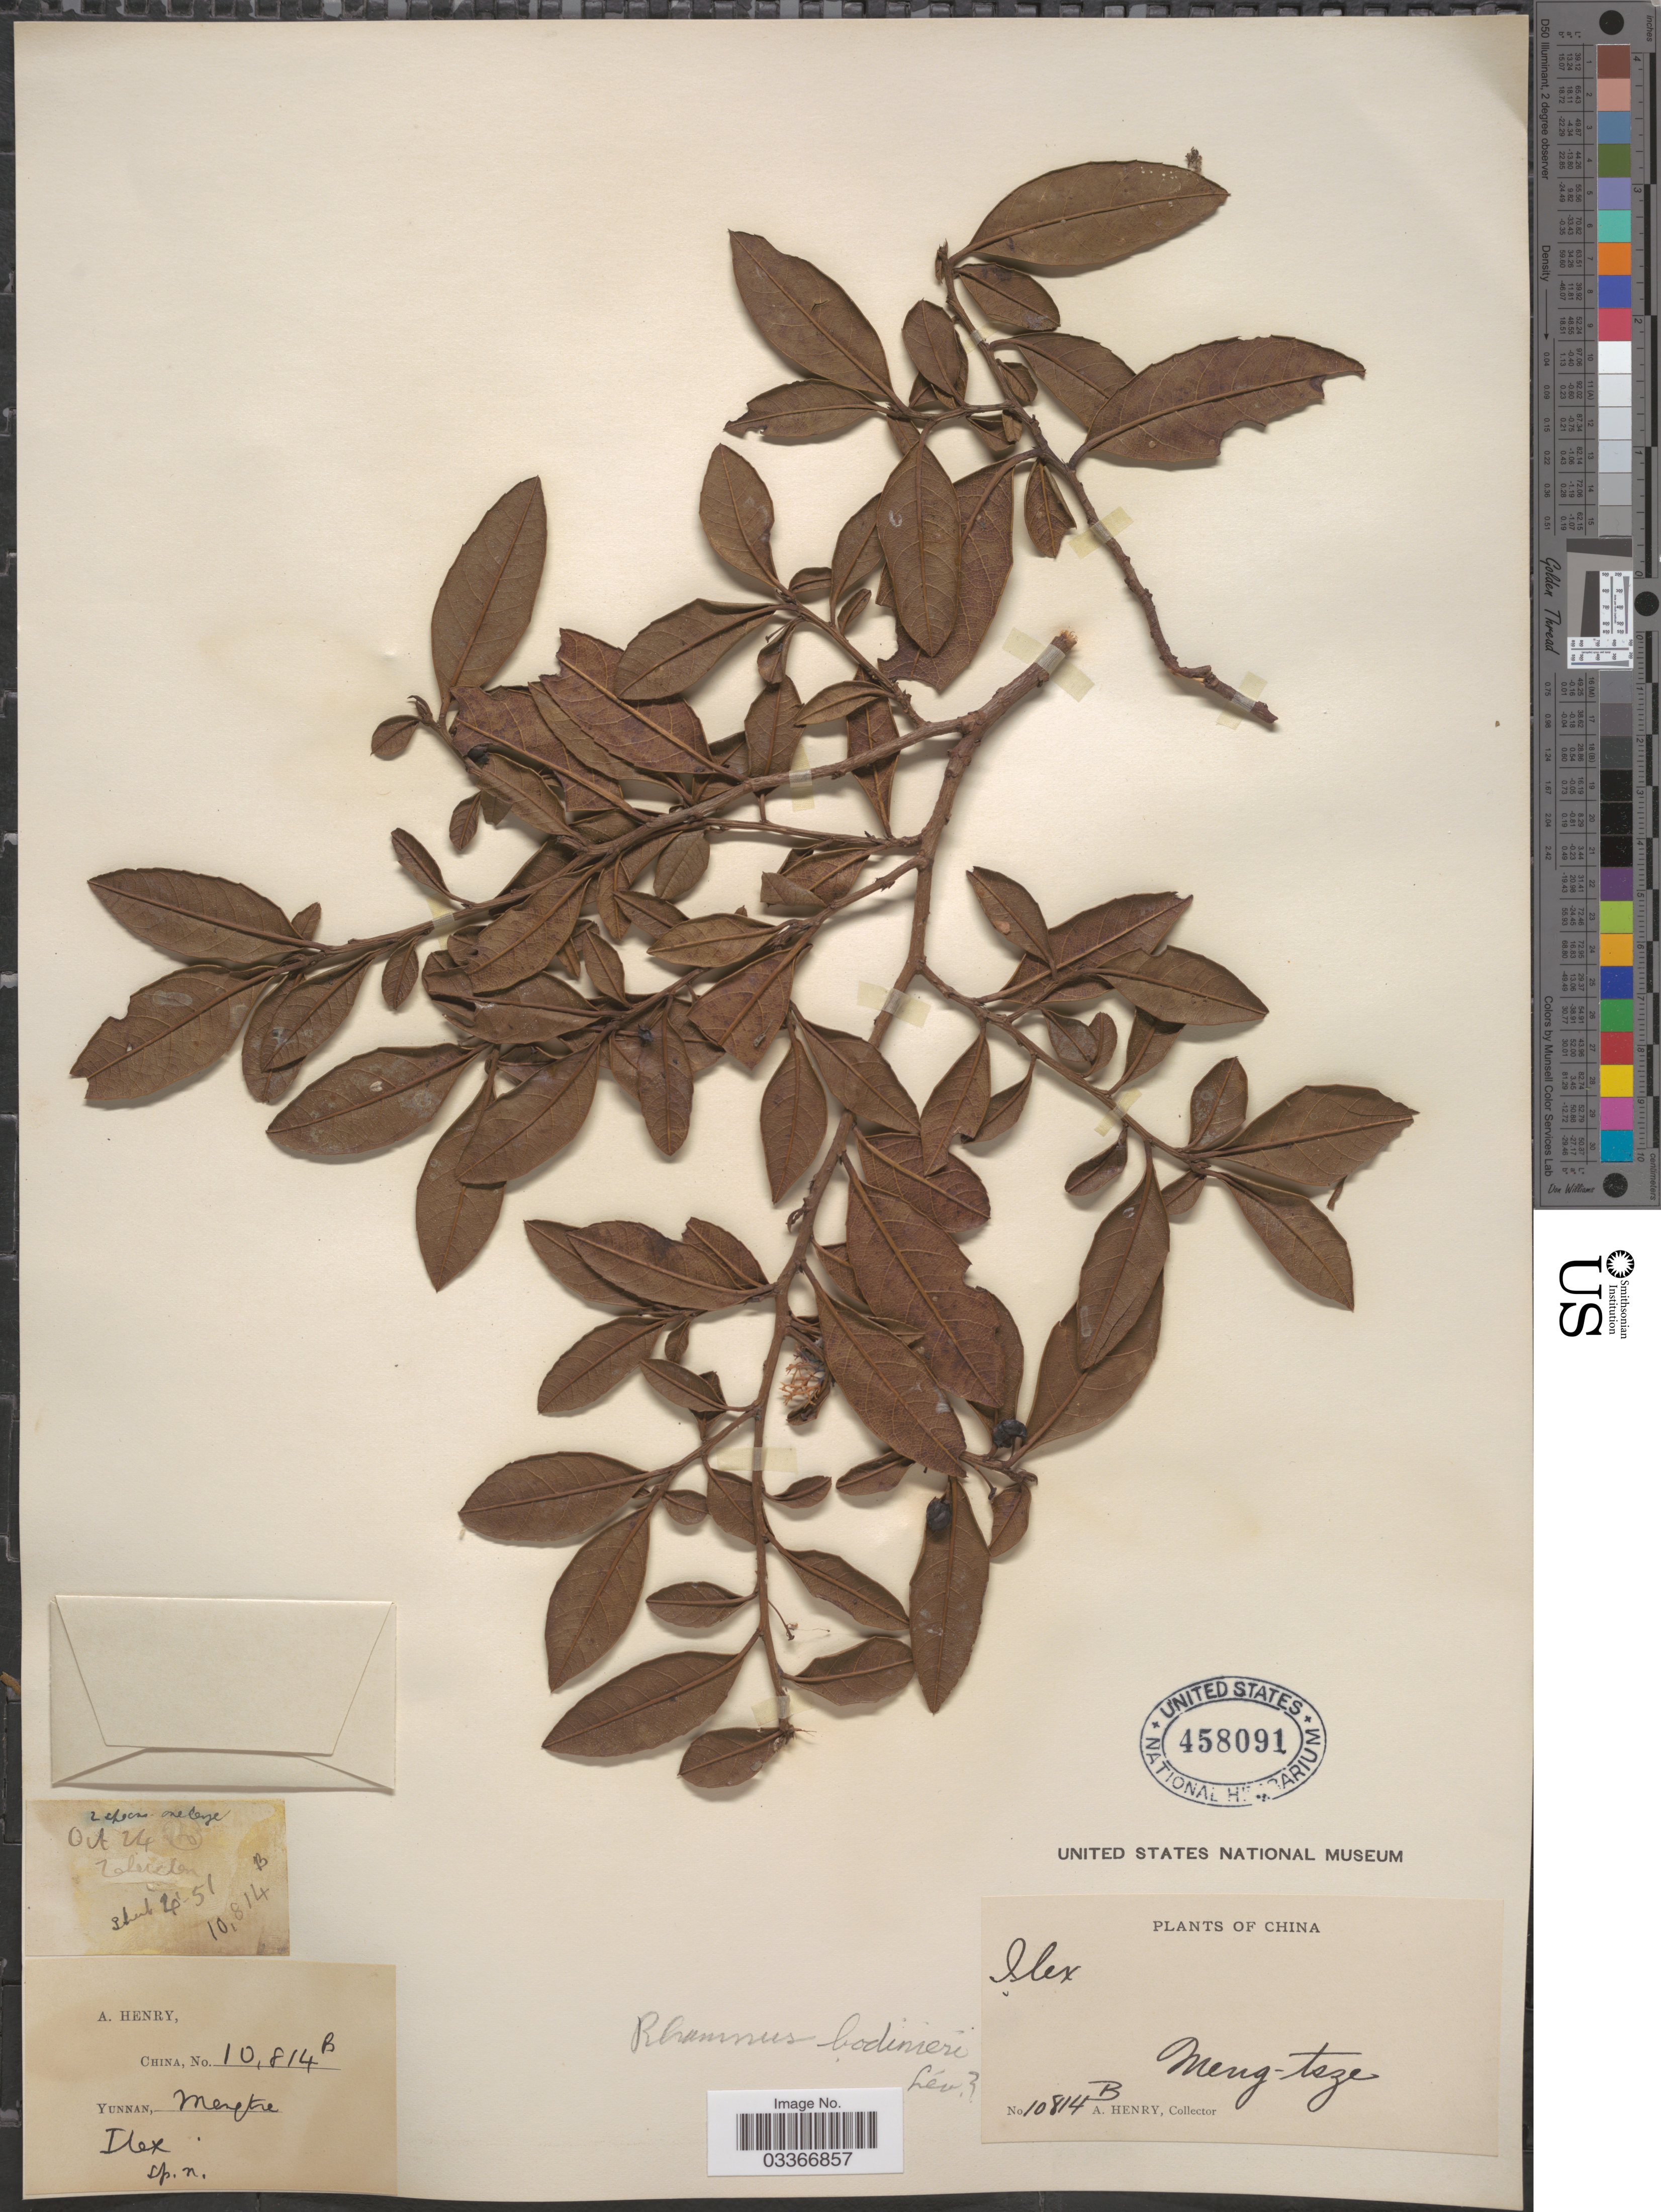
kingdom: Plantae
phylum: Tracheophyta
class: Magnoliopsida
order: Rosales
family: Rhamnaceae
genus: Rhamnus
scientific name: Rhamnus bodinieri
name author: H. Lév.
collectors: A. Henry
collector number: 10814 B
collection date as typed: Transcribed d/m/y: /10/24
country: China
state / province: Yunnan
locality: Meng-tsze. Zaher shen. Ho.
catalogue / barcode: US 458091